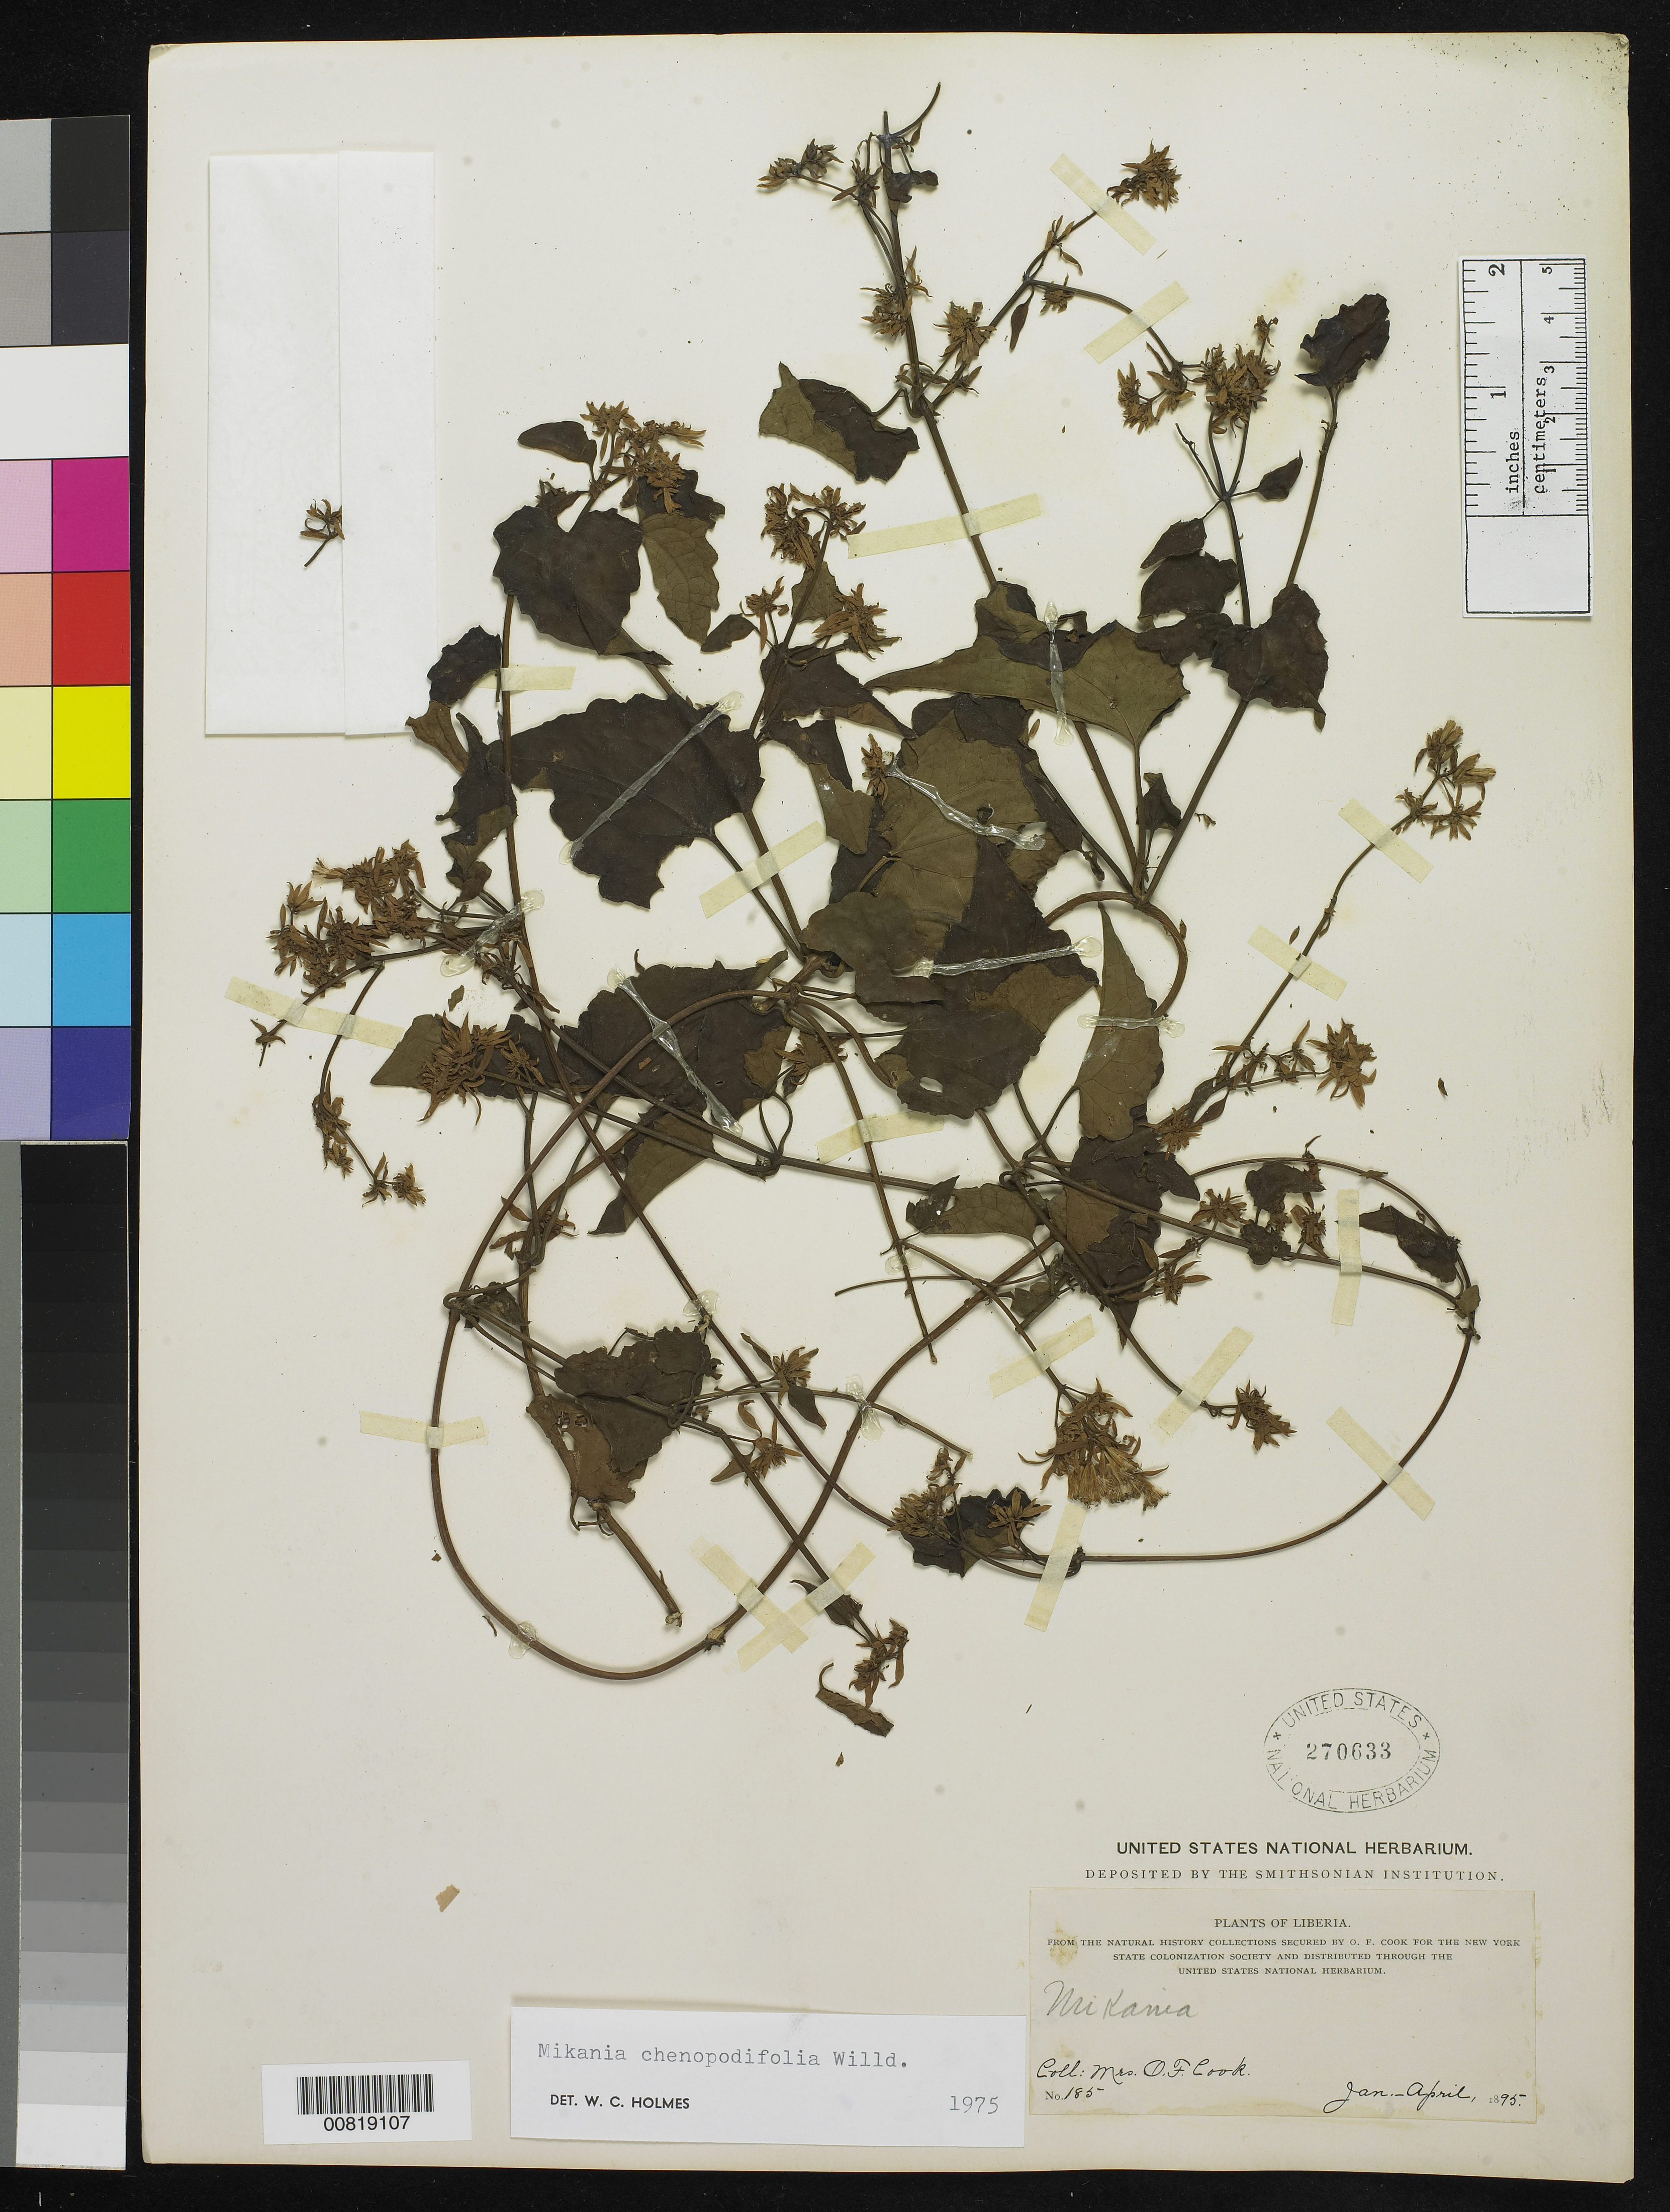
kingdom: Plantae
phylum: Tracheophyta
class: Magnoliopsida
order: Asterales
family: Asteraceae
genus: Mikania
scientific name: Mikania chenopodifolia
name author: Willd.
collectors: Alice C. Cook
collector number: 185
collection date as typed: Jan 1895 to -- Apr 1895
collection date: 1895-01/1895-04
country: Liberia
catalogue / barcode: US 270633